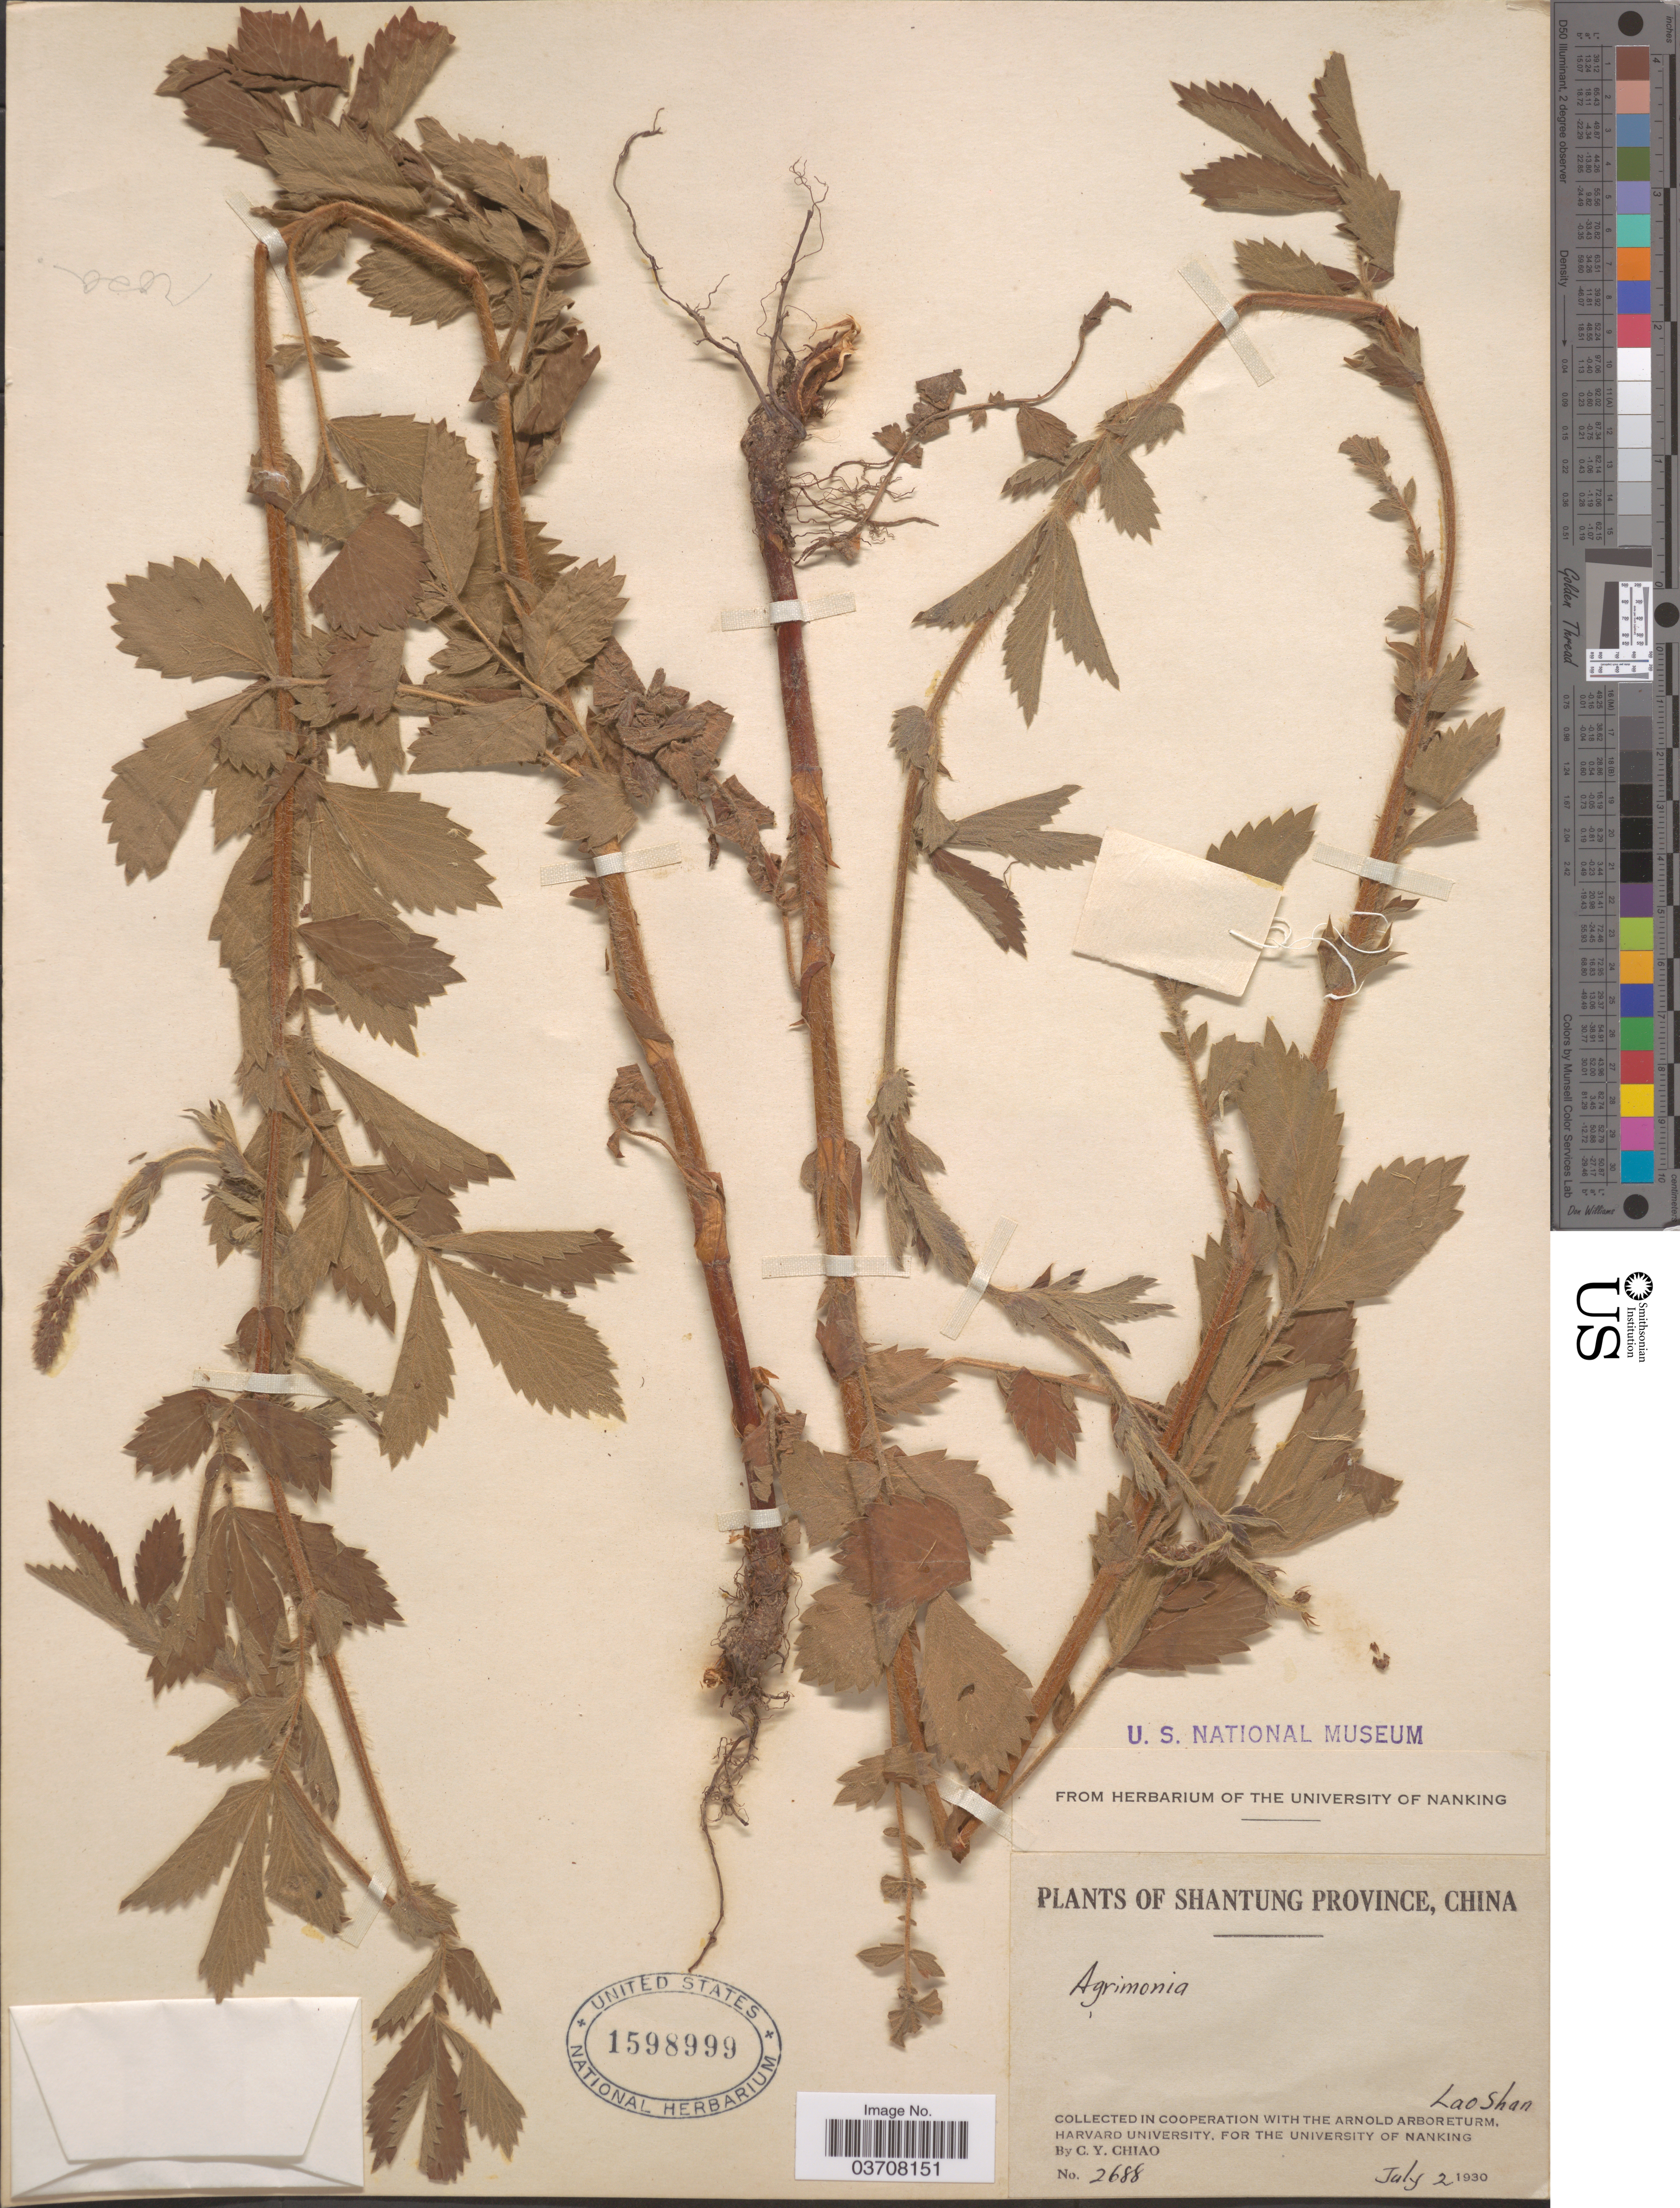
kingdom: Plantae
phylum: Tracheophyta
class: Magnoliopsida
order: Rosales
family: Rosaceae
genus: Agrimonia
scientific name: Agrimonia sp.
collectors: C. Y. Chiao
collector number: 2688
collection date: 1930-07-02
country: China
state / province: Shandong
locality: Shantung Province. Lao Shan.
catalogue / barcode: US 1598999